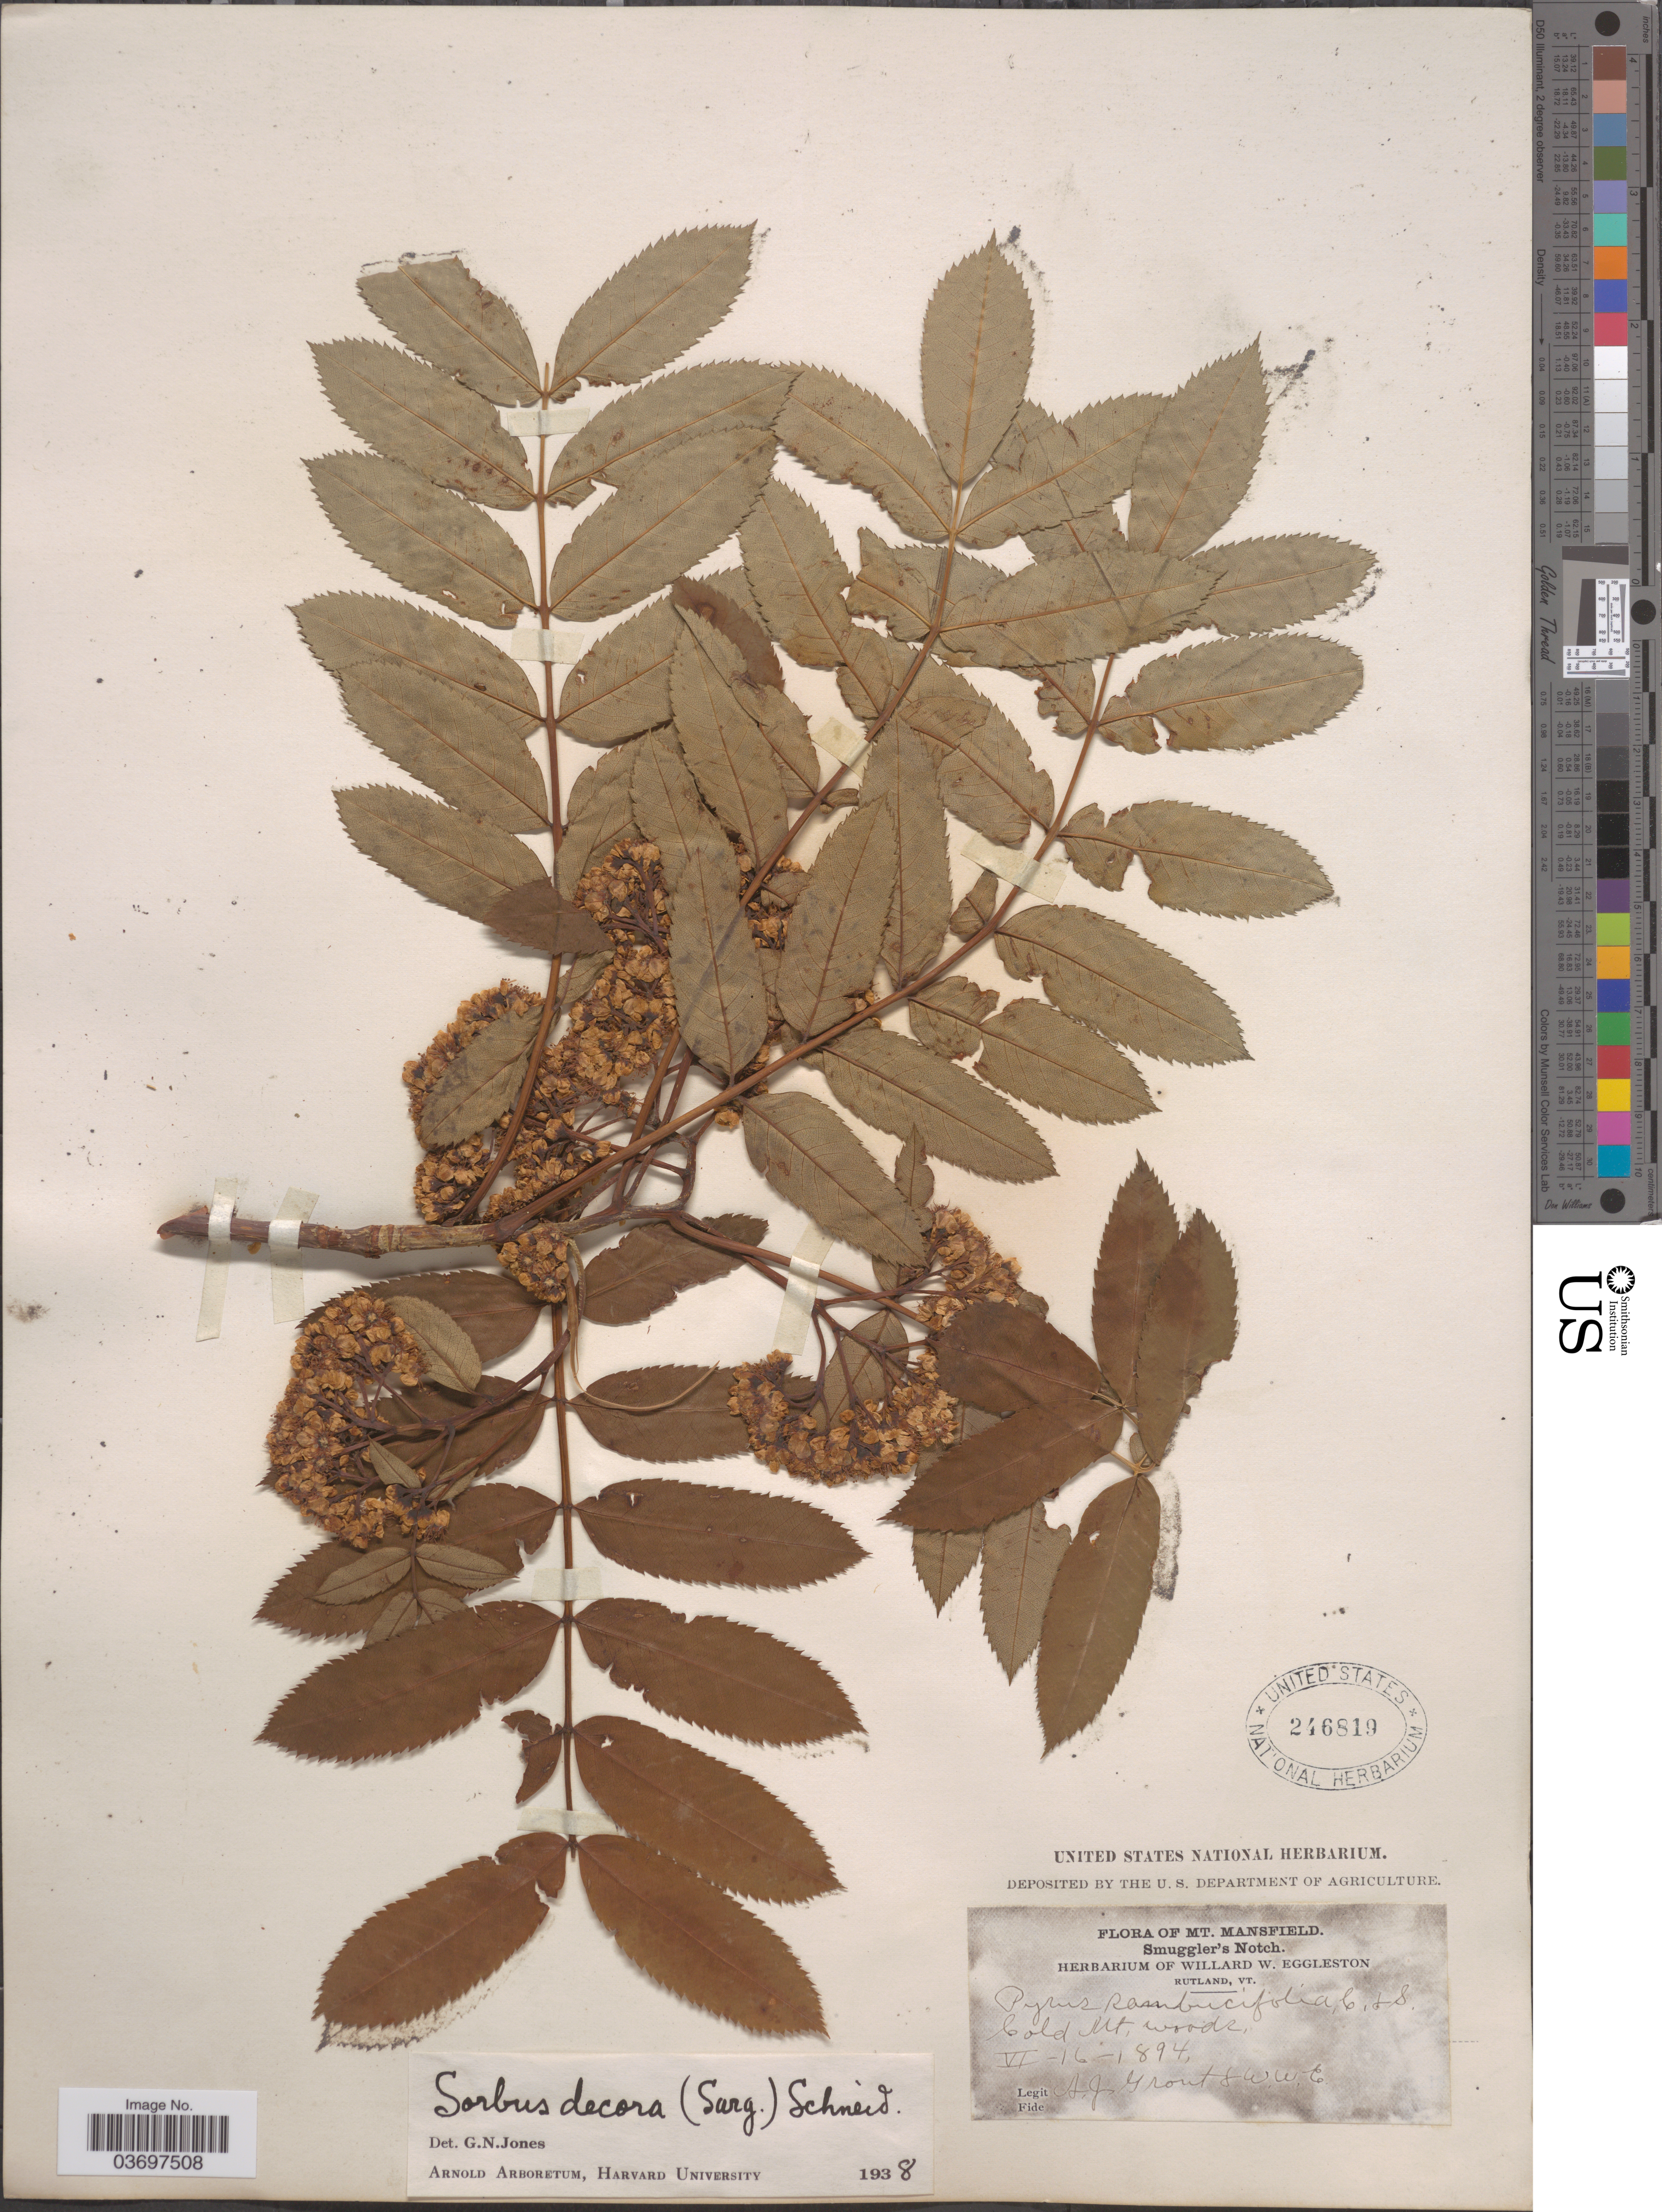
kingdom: Plantae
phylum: Tracheophyta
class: Magnoliopsida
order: Rosales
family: Rosaceae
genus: Sorbus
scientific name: Sorbus decora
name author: (Sarg.) C.K. Schneid.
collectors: A. J. Grout & W. W. Eggleston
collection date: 1894-06-16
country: United States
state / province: Vermont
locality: Mt. Mansfield. Smuggler's Notch. Cold Mt.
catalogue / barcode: US 246819